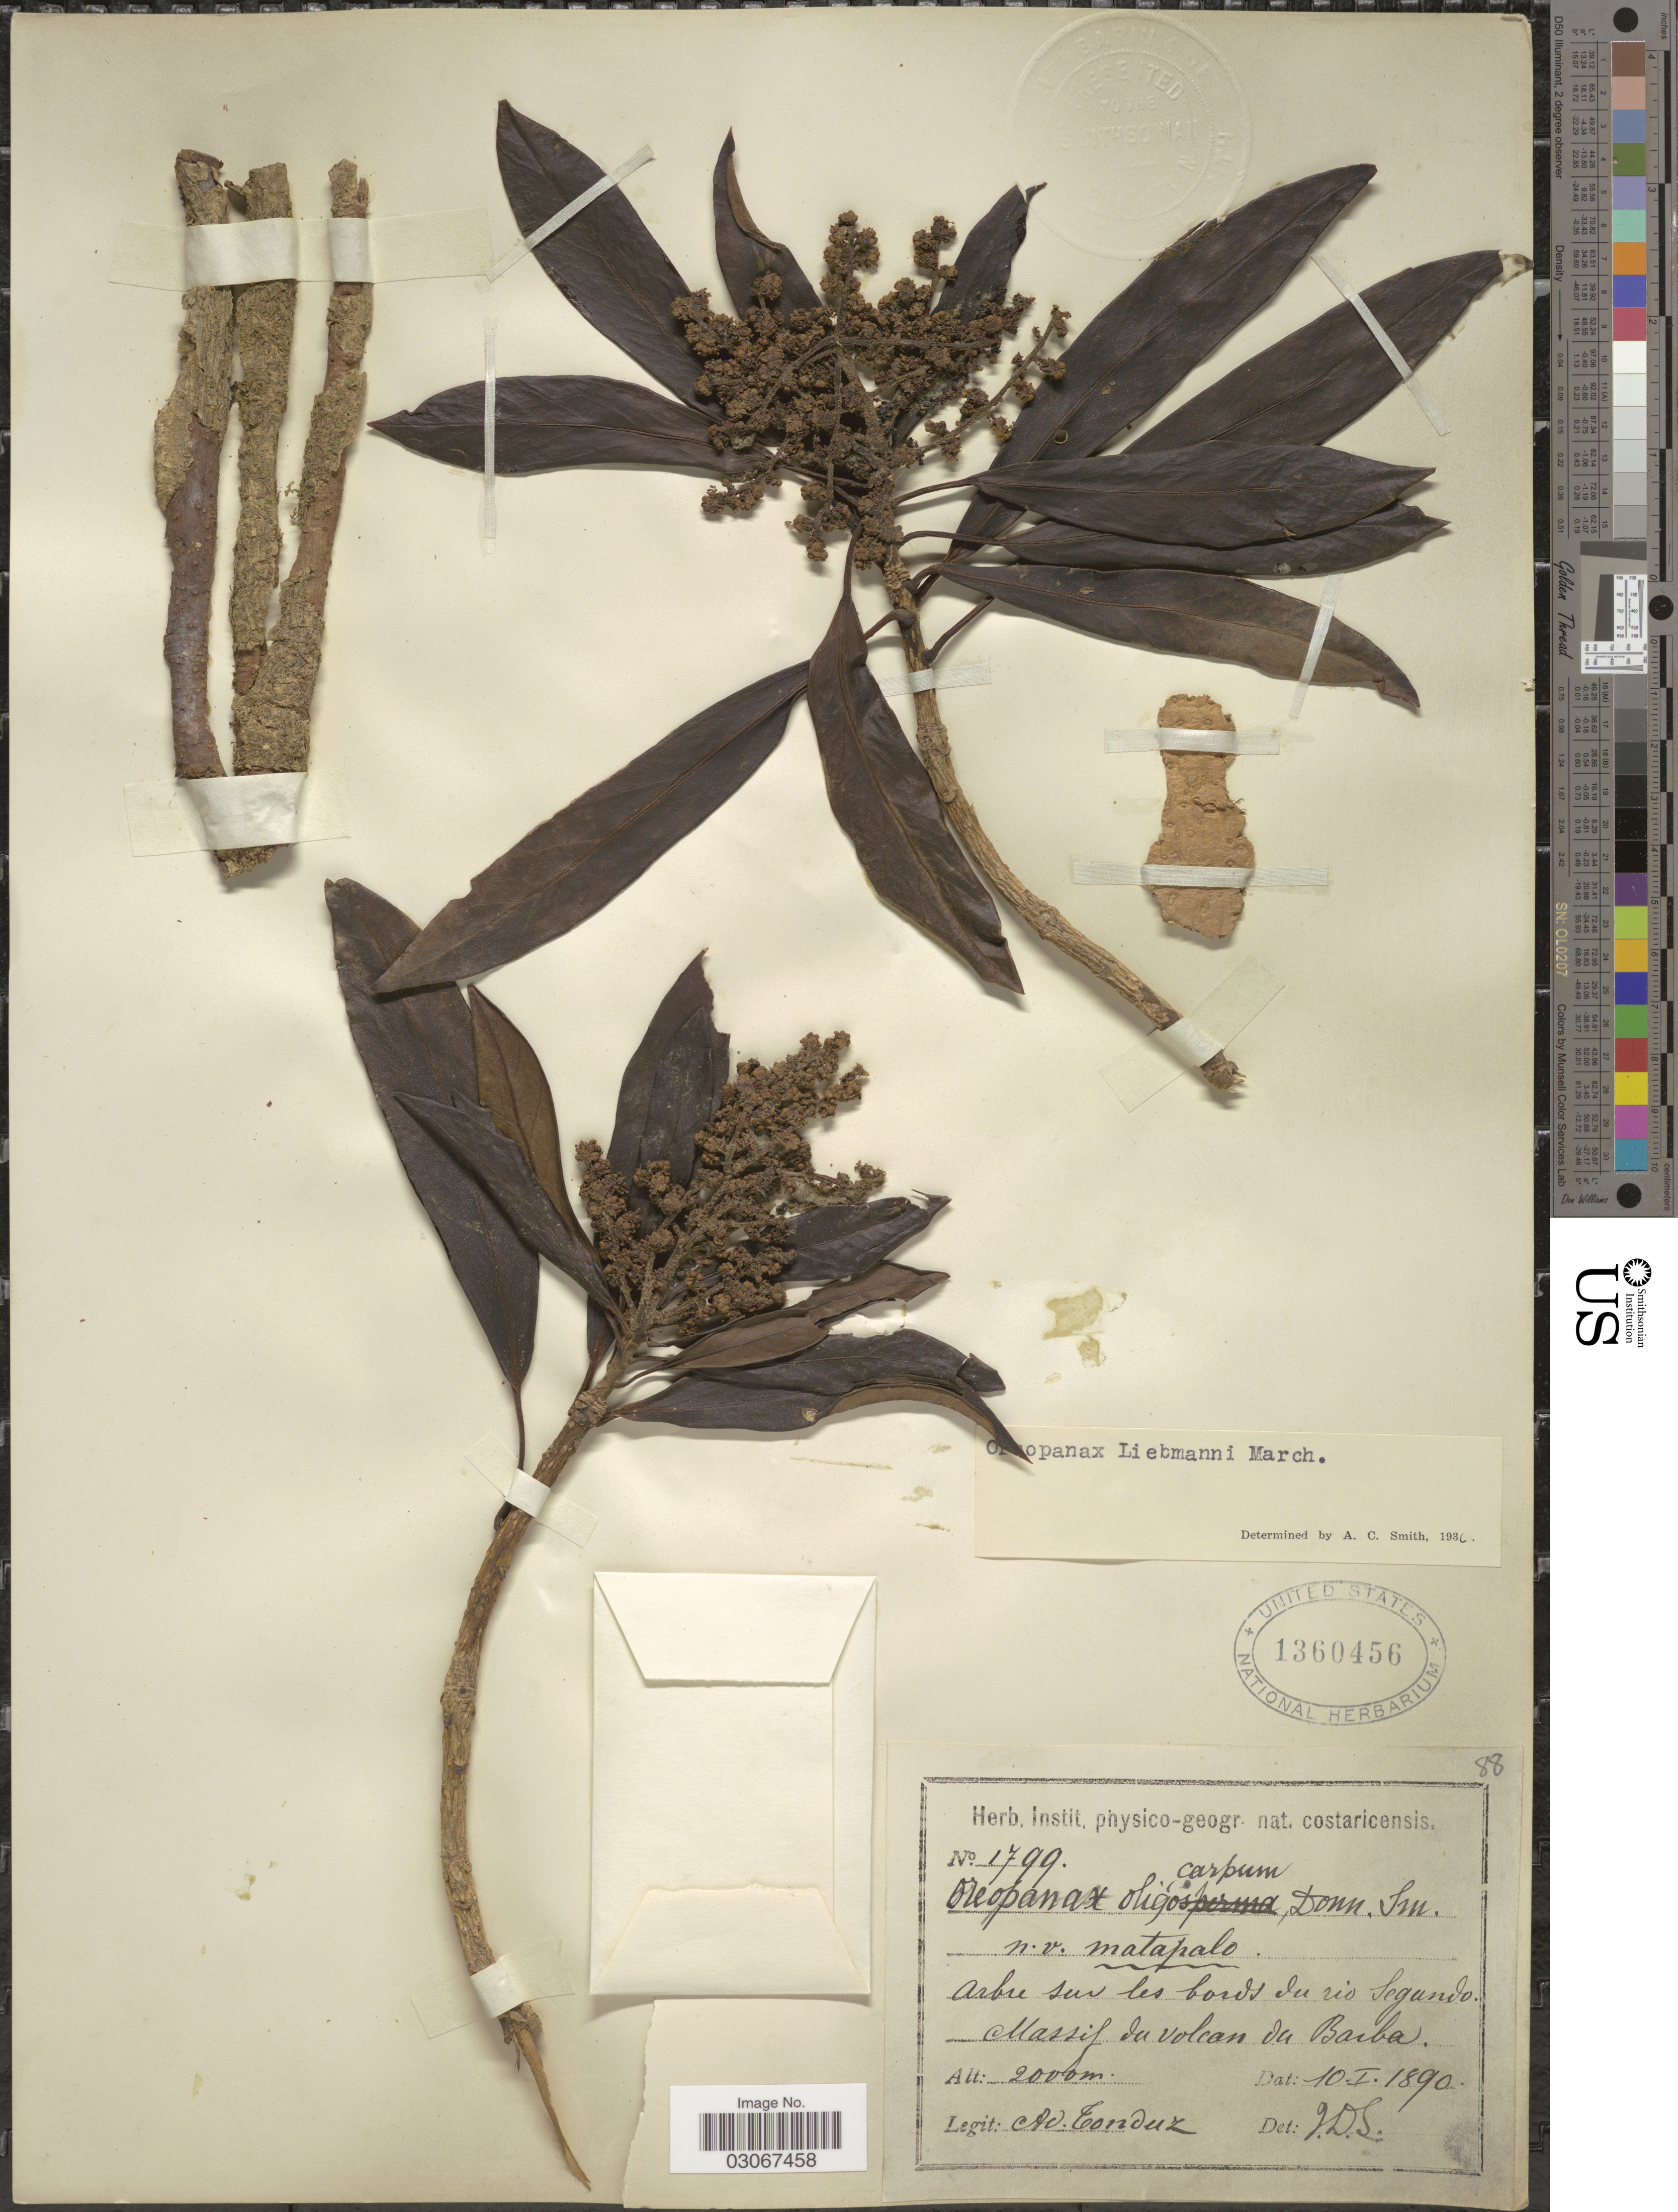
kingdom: Plantae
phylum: Tracheophyta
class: Magnoliopsida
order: Apiales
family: Araliaceae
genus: Oreopanax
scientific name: Oreopanax liebmannii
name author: Marchal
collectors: A. Tonduz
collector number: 1799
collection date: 1890-01-10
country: Costa Rica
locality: Arbre sur les bords du rio Segando. Massif du volcan du Barba.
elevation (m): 2000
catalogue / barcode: US 1360456